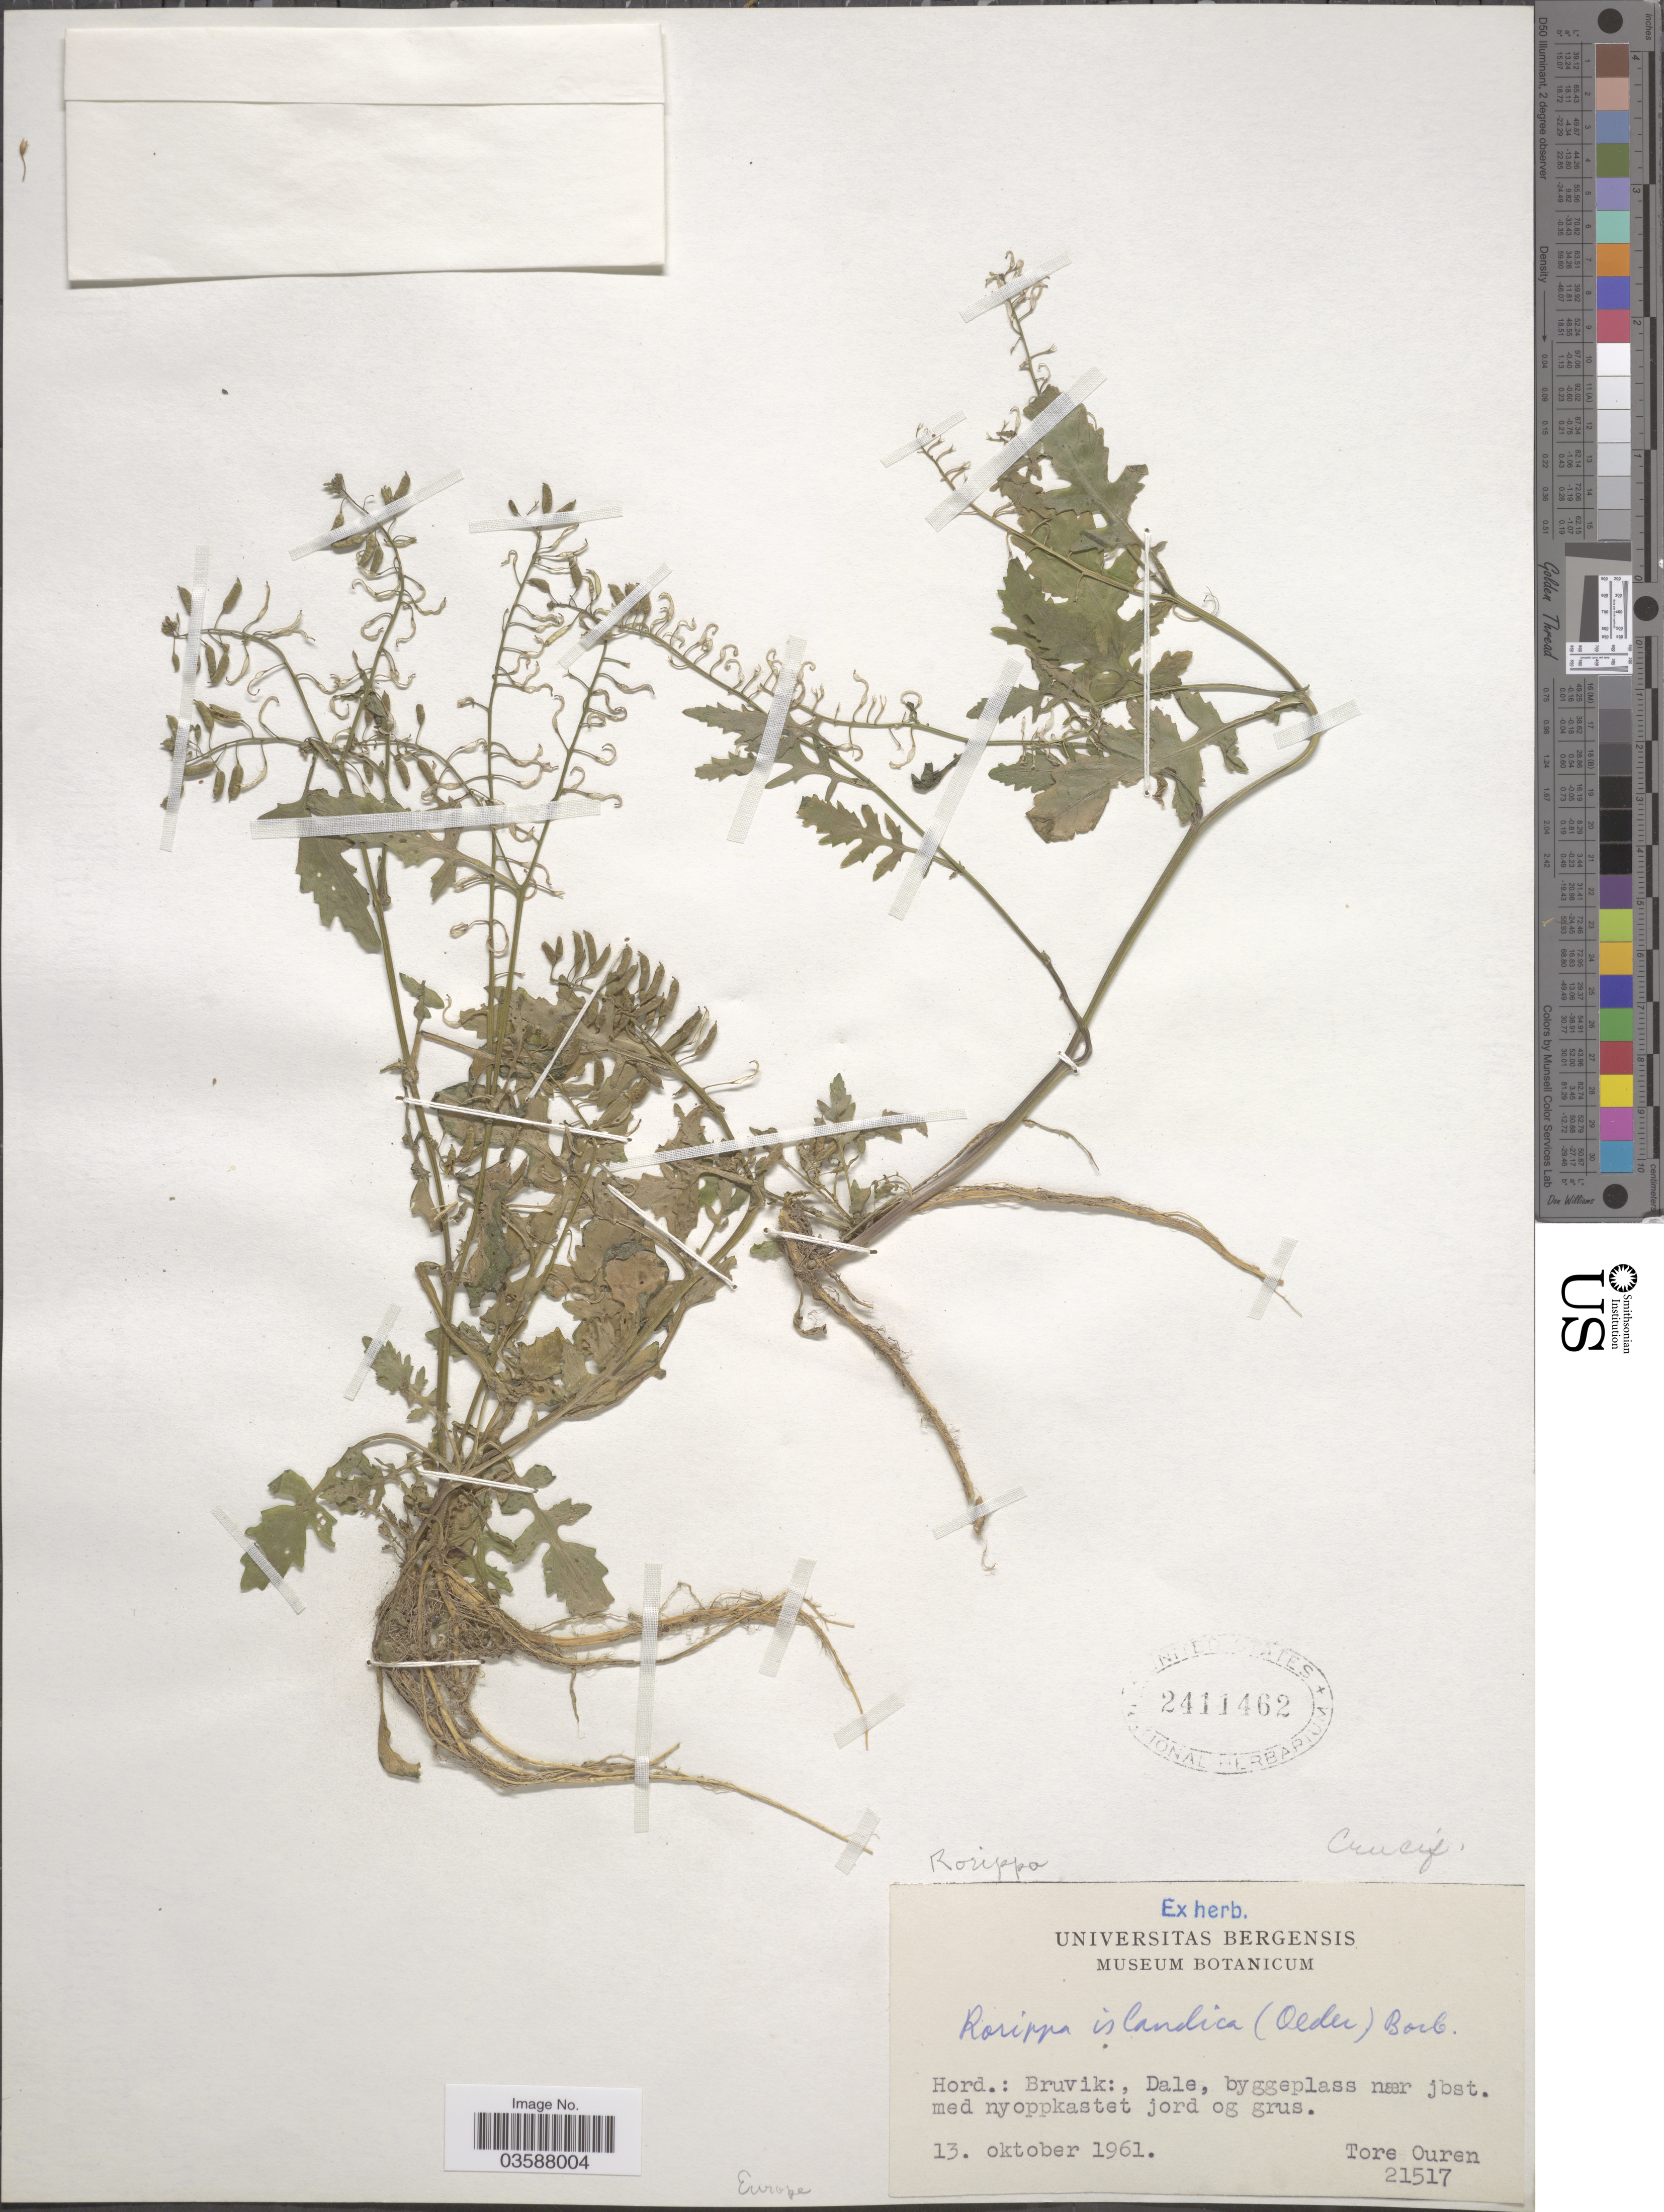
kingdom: Plantae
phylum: Tracheophyta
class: Magnoliopsida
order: Brassicales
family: Brassicaceae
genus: Rorippa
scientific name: Rorippa islandica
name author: (Oeder) Borbás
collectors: T. Ouren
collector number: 21517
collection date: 1961-10-13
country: Norway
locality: Hord.: Bruvik:, Dale. Europe.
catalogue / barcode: US 2411462